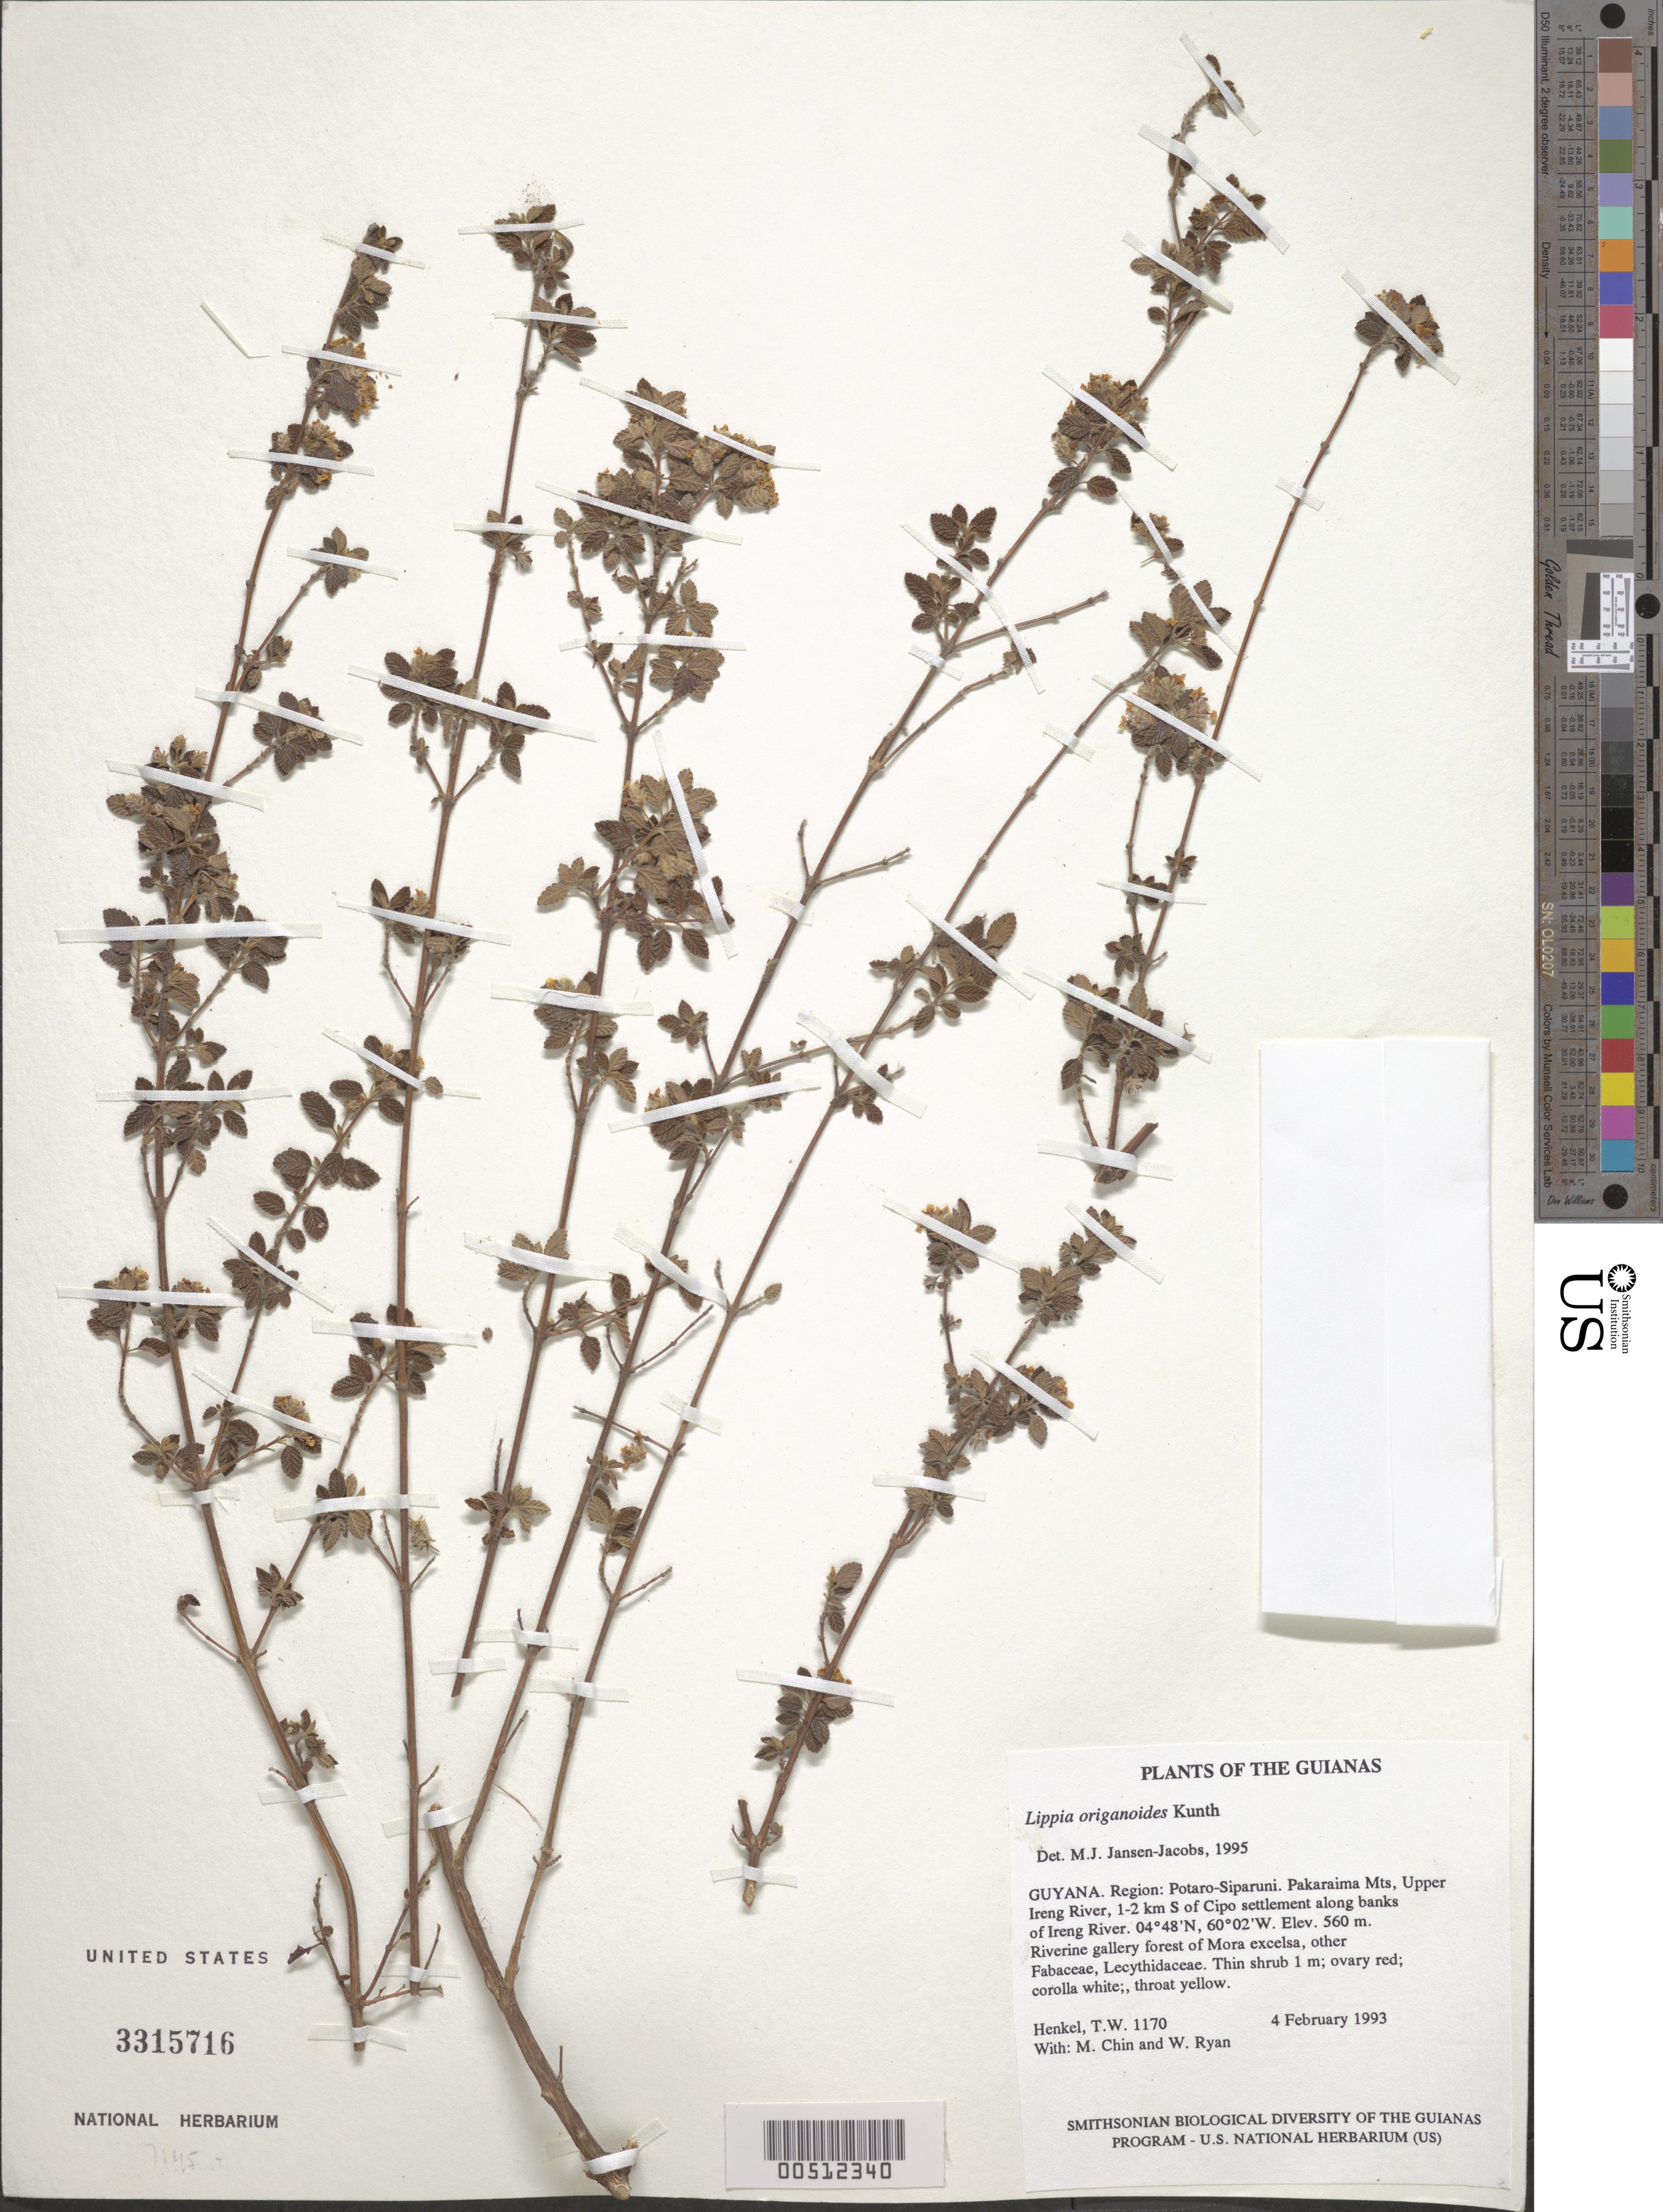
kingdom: Plantae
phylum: Tracheophyta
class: Magnoliopsida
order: Lamiales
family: Verbenaceae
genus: Lippia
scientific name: Lippia origanoides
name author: Kunth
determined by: Jansen-Jacobs, M. J., (U), Nationaal Herbarium Nederland, Utrecht University branch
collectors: T. Henkel, M. Chin & W. Ryan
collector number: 1170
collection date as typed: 4 February 1993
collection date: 1993-02-04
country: Guyana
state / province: Potaro-Siparuni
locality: Pakaraima Mts, Upper Ireng River, 1-2 km S of Cipo settlement along banks of Ireng River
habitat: Riverine gallery forest of Mora excelsa, other Fabaceae, Lecythidaceae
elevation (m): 560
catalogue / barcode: US 3315716